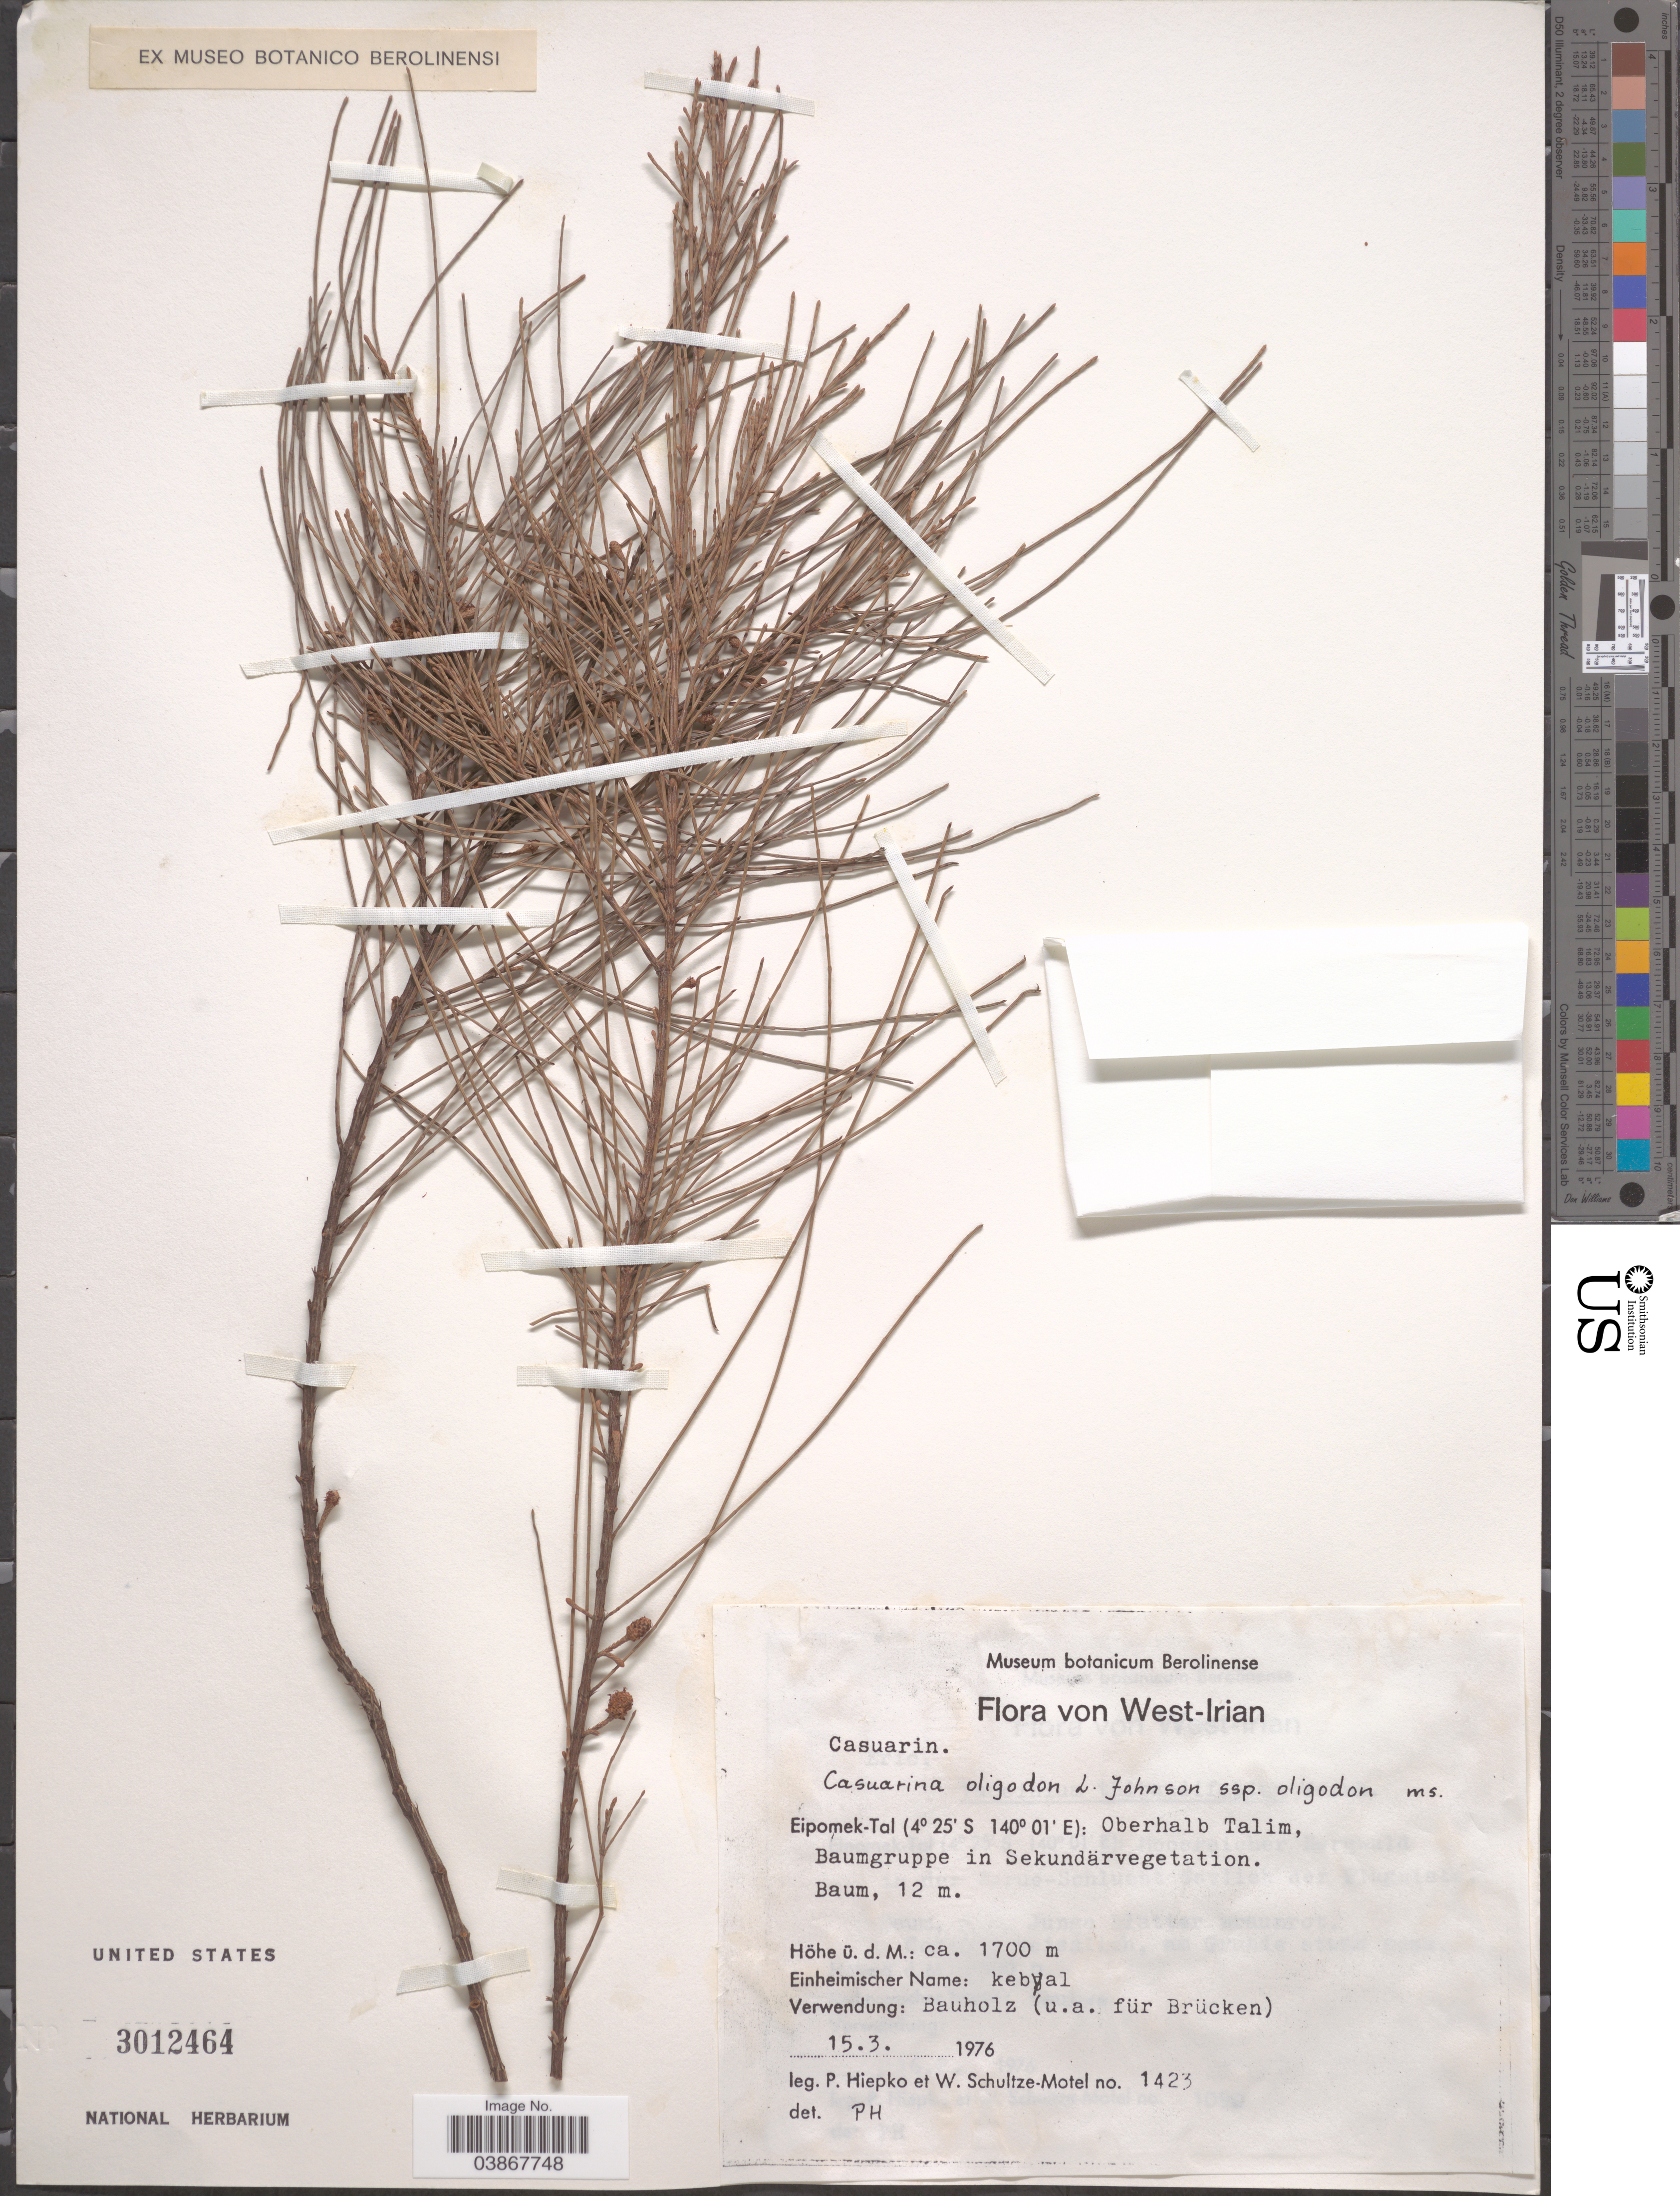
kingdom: Plantae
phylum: Tracheophyta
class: Magnoliopsida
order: Fagales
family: Casuarinaceae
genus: Casuarina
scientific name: Casuarina oligodon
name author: L.A.S. Johnson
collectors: P. H. Hiepko & W. Schultze-Motel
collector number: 1423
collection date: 1976-03-15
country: Indonesia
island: New Guinea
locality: West-Irian. Eipomek-Tal: Oberhalb Talim, Baumgruppe in Sekundärvegetation.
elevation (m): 1700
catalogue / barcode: US 3012464